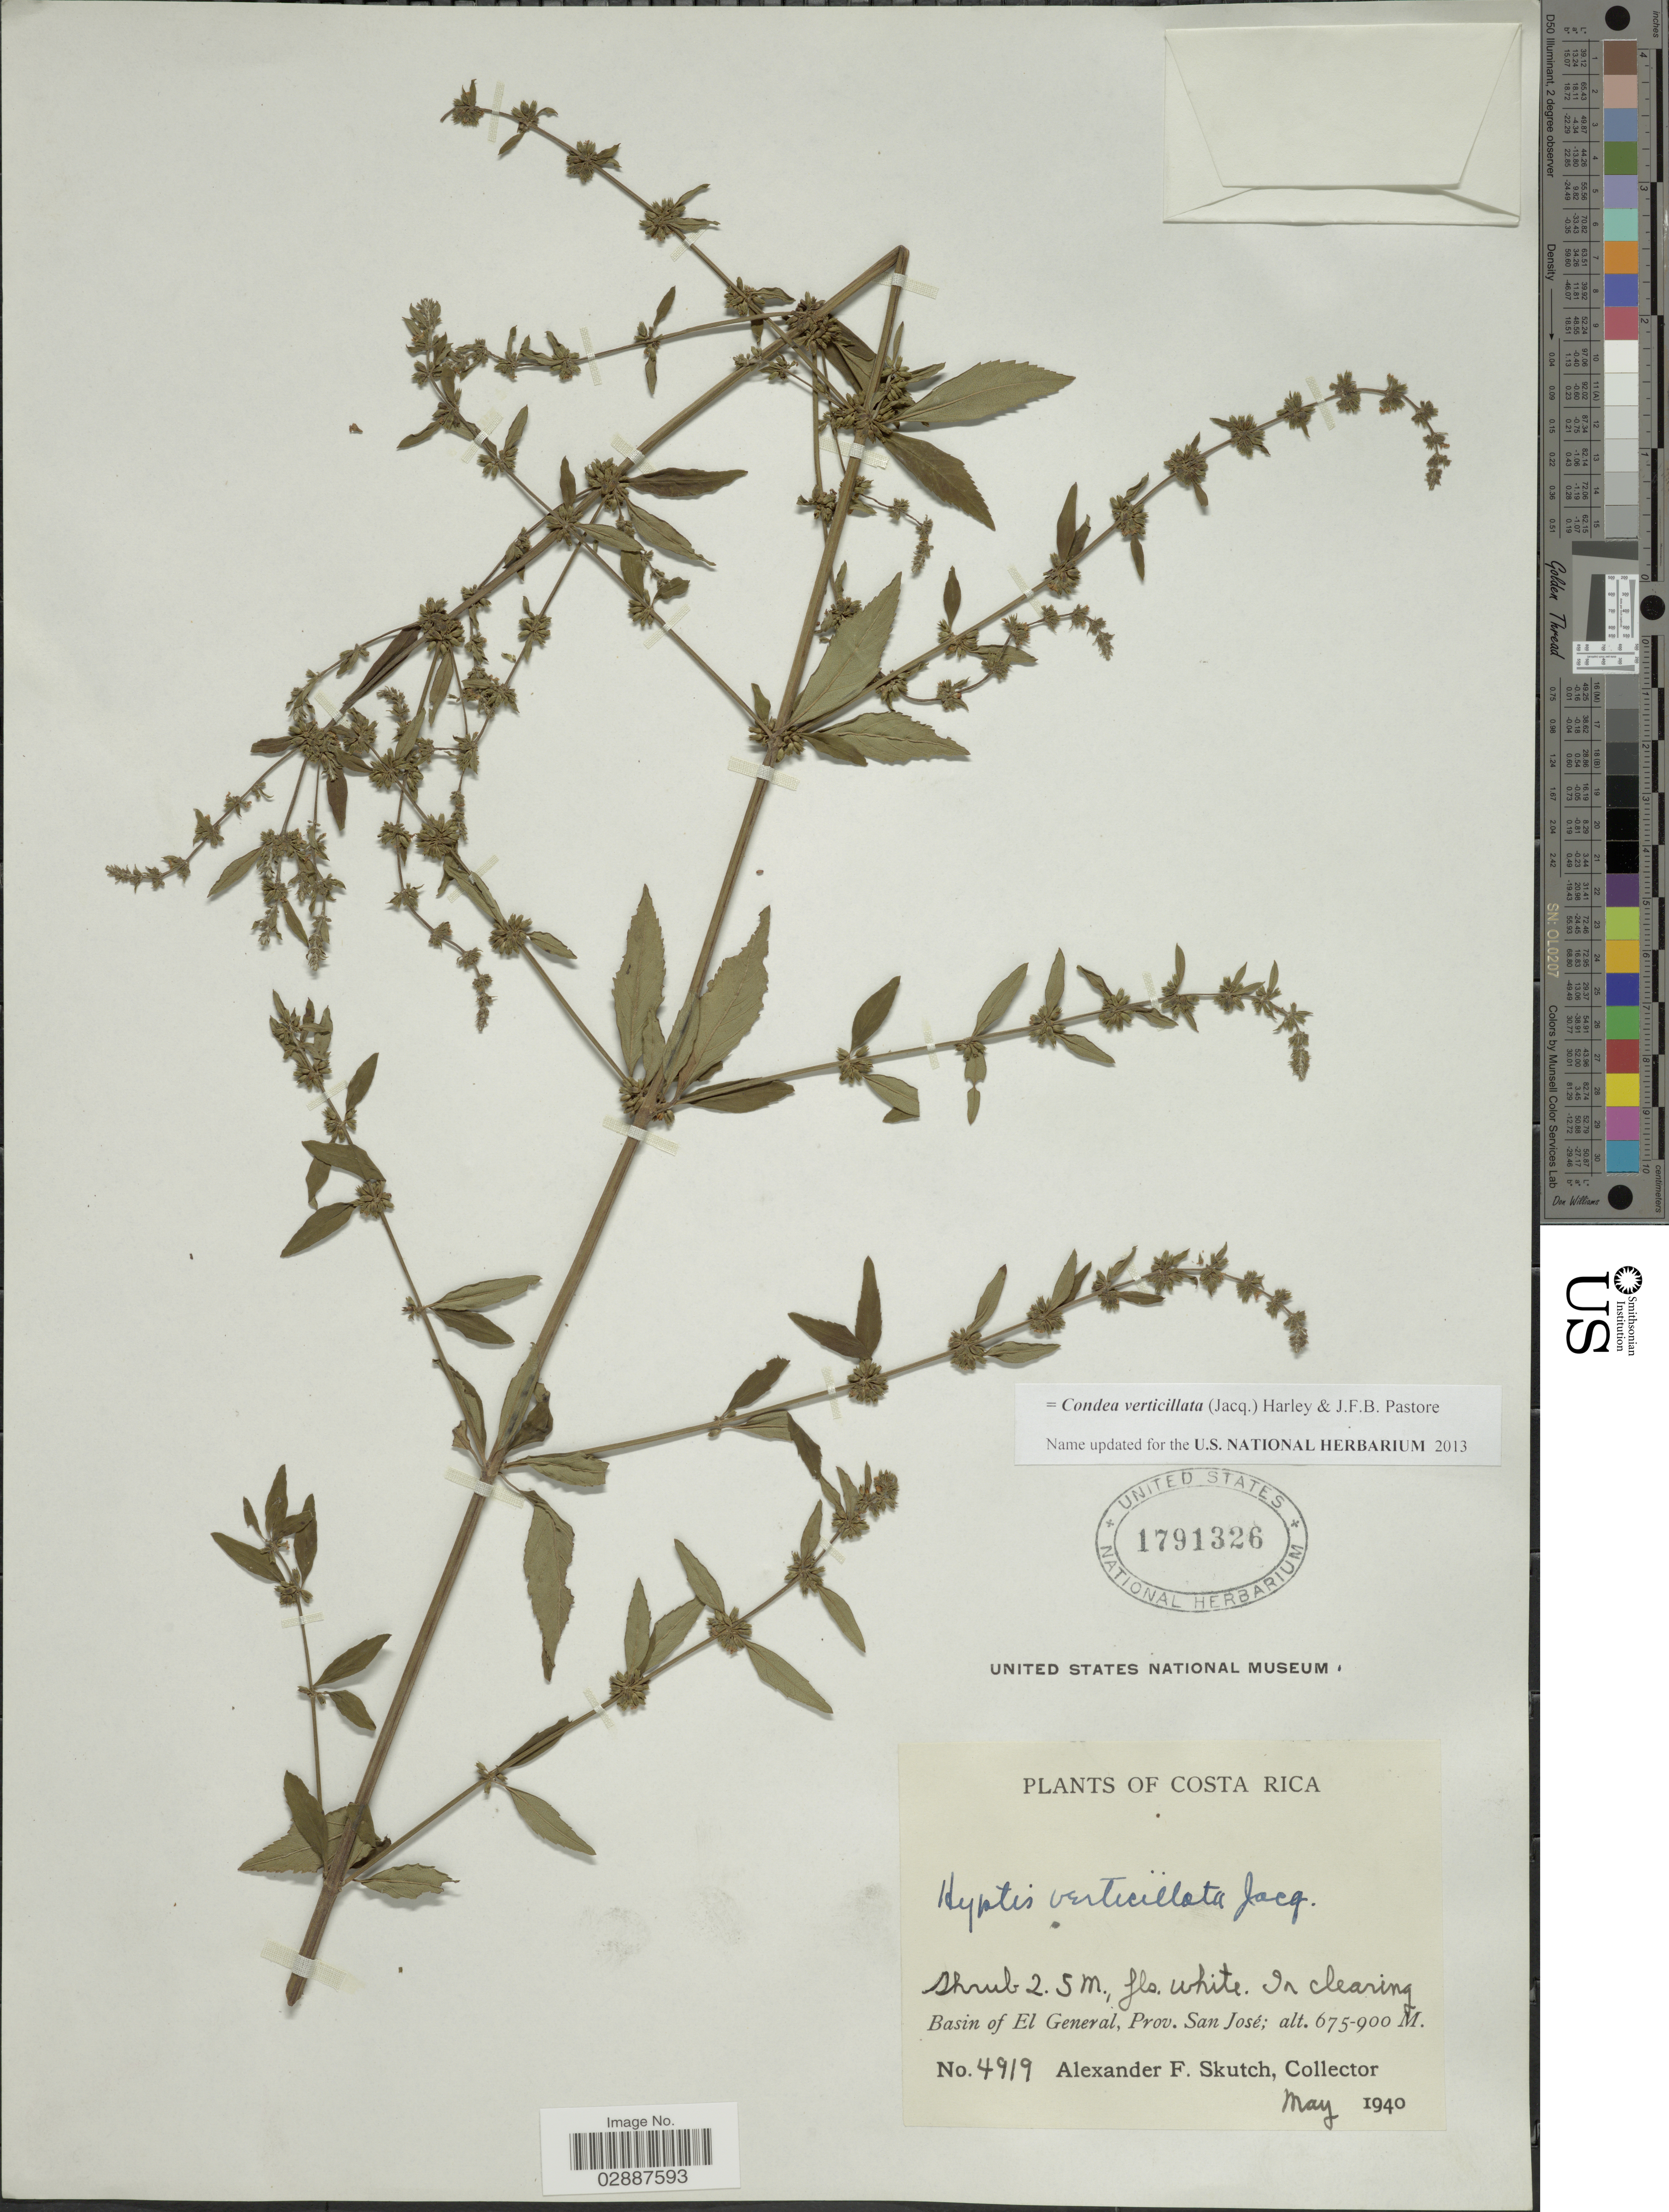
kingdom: Plantae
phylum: Tracheophyta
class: Magnoliopsida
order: Lamiales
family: Lamiaceae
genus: Condea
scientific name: Condea verticillata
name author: (Jacq.) Harley & J.F.B. Pastore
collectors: A. F. Skutch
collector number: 4919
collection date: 1940-05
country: Costa Rica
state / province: San José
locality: Basin of El General.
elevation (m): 675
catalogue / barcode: US 1791326